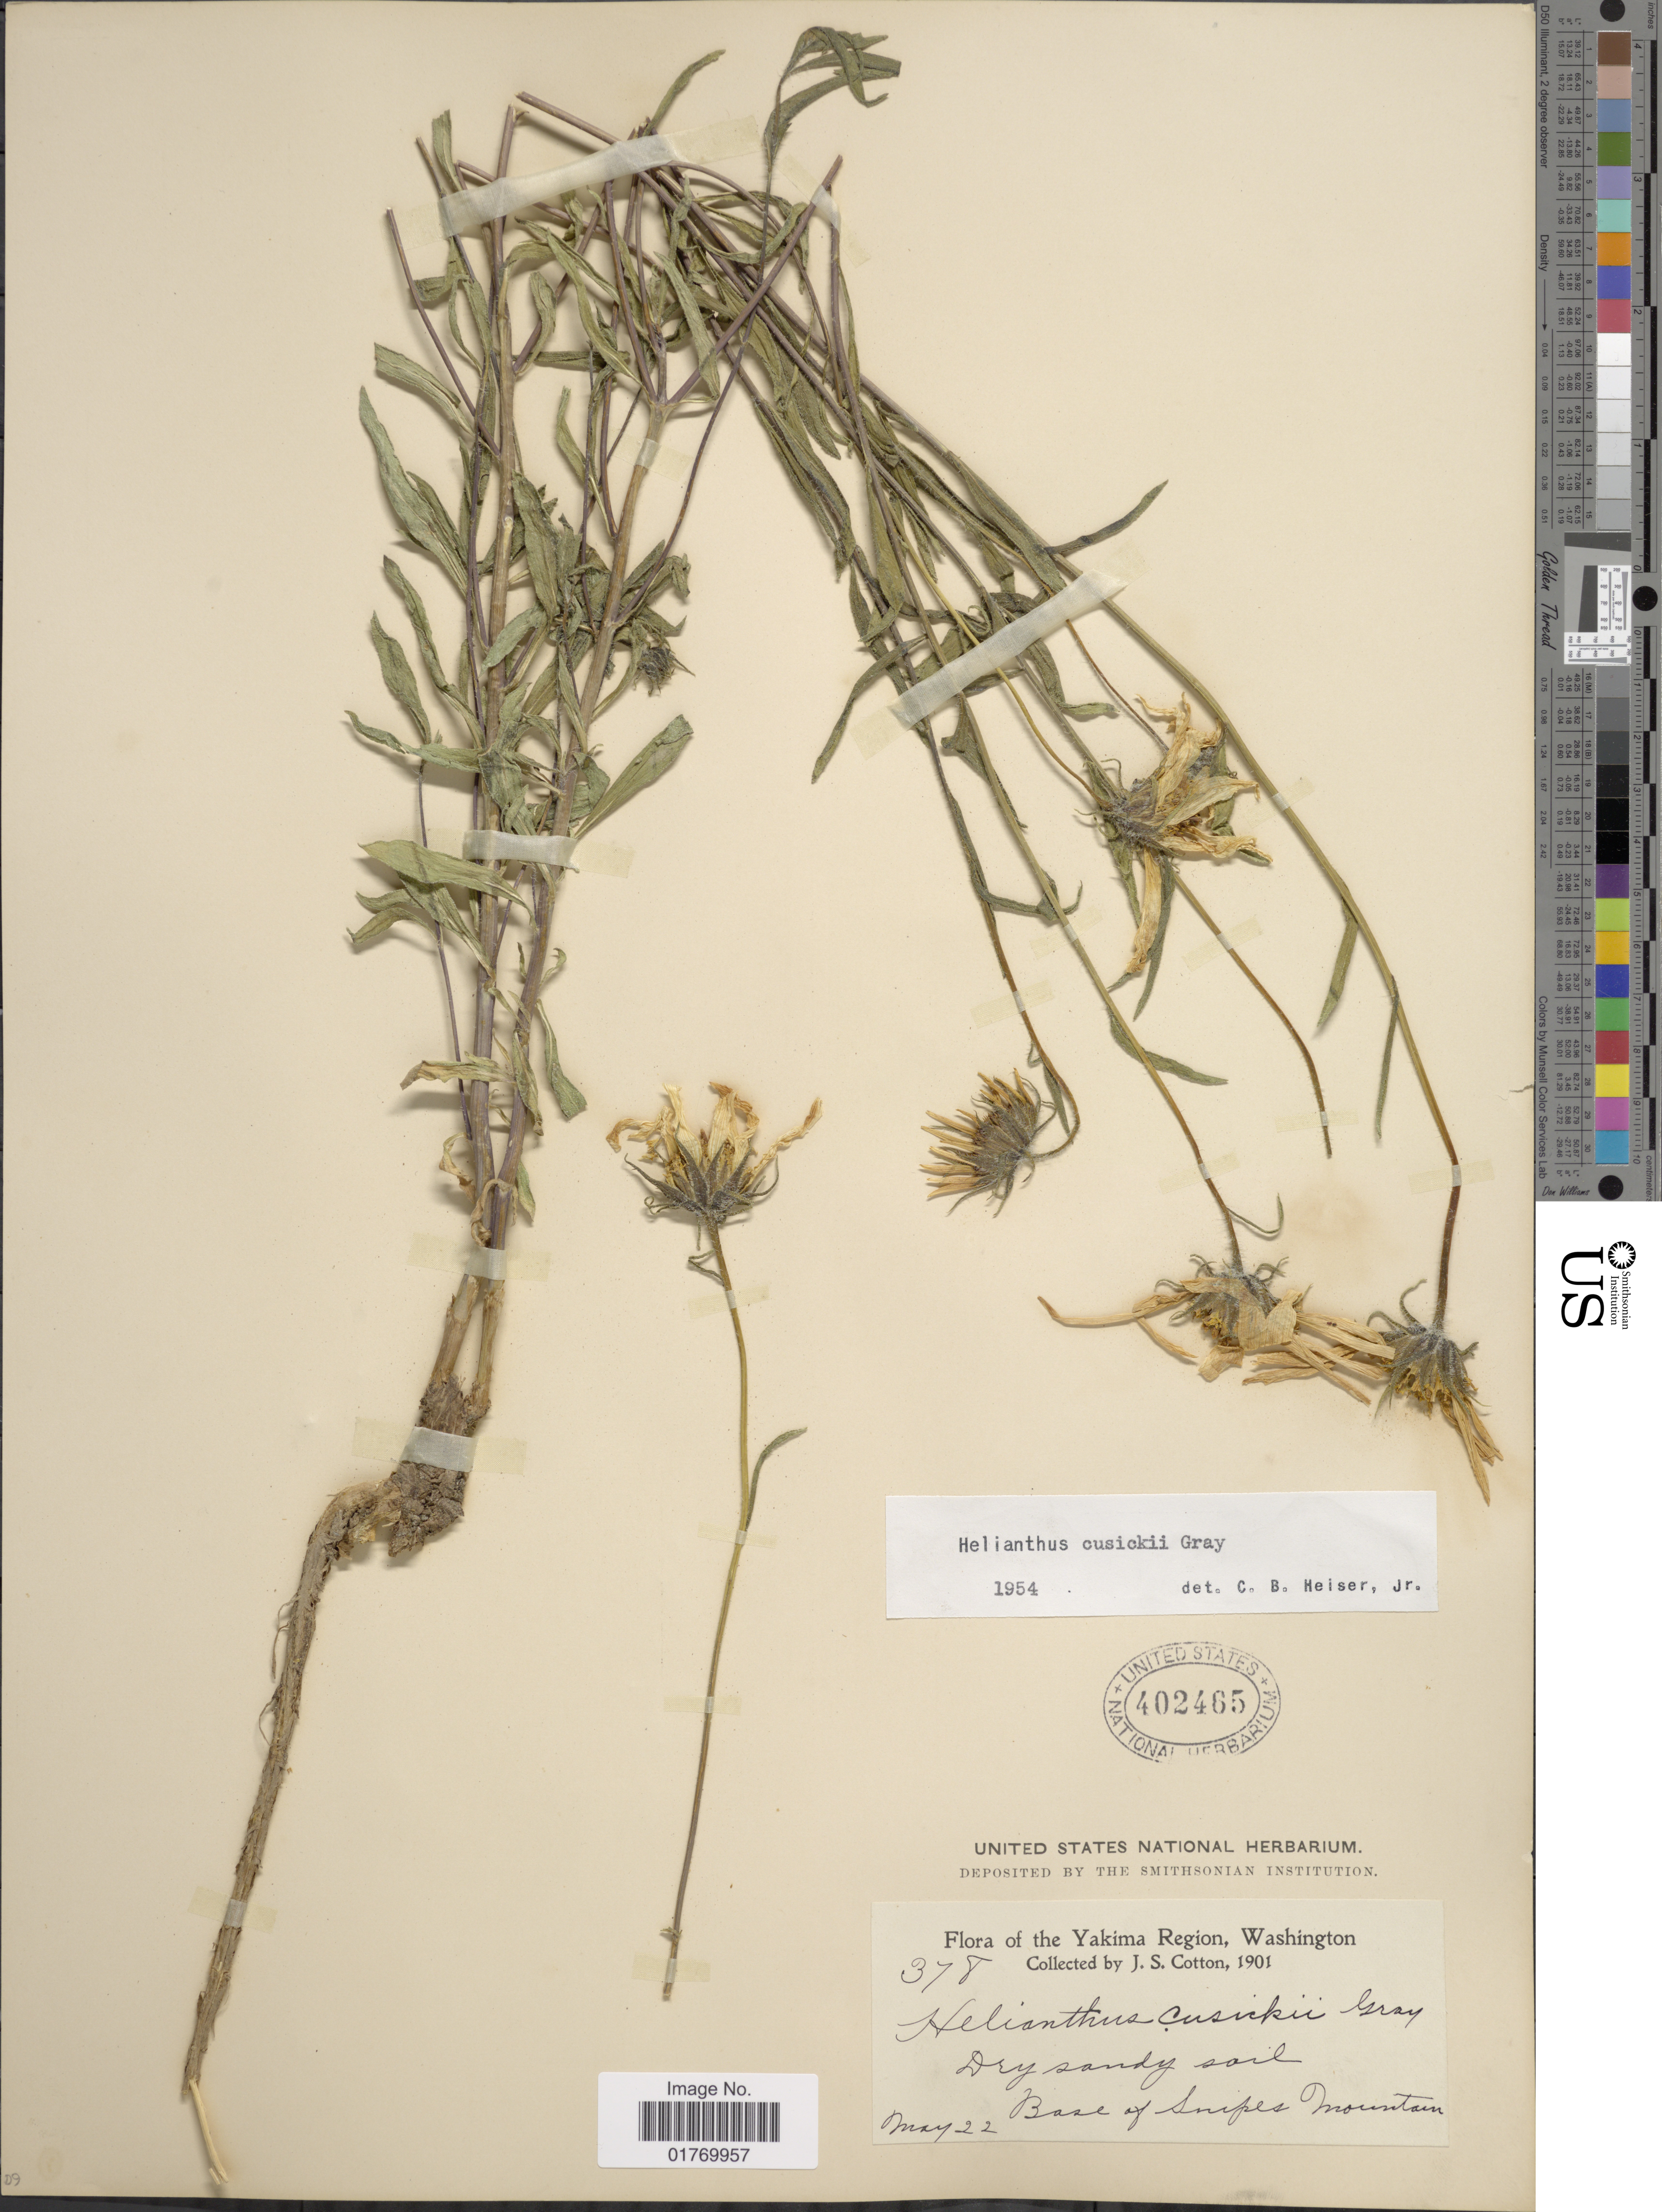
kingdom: Plantae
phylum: Tracheophyta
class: Magnoliopsida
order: Asterales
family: Asteraceae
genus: Helianthus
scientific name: Helianthus cusickii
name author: A. Gray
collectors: J. S. Cotton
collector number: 378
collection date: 1901-05-22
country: United States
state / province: Washington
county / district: Yakima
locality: The Yakima Region, Washington, Base of Snipes Mountain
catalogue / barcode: US 402465